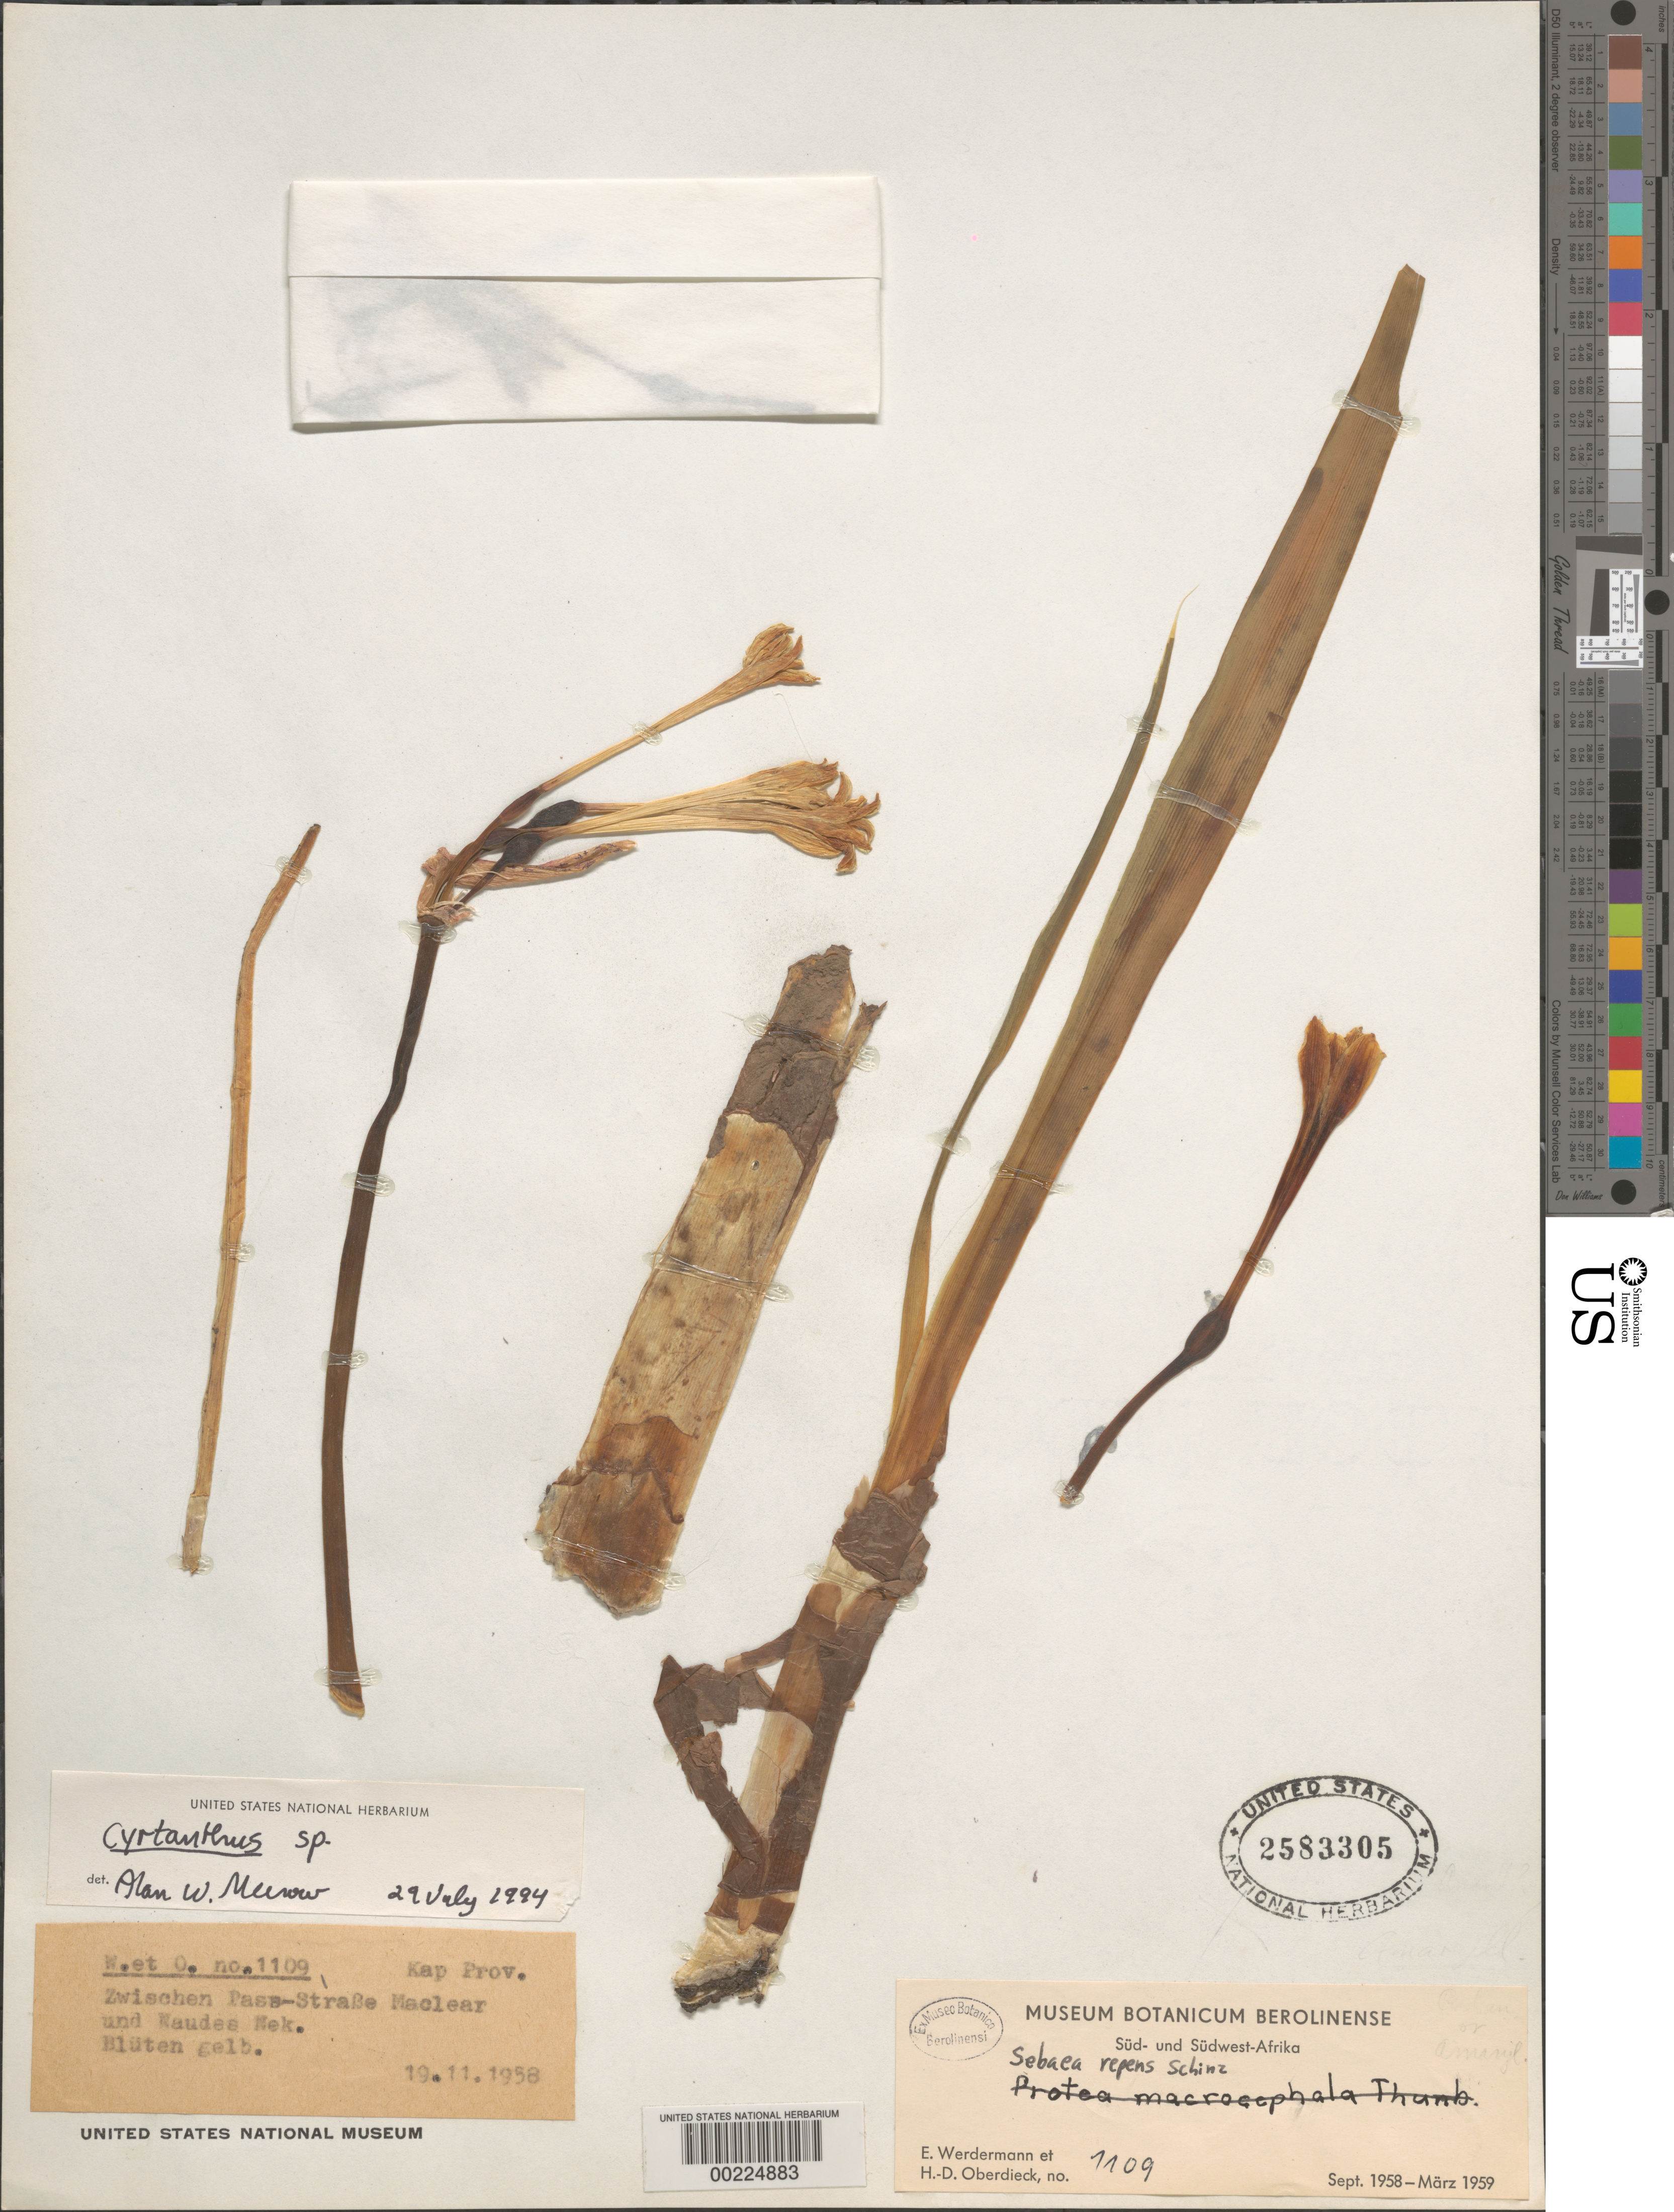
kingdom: Plantae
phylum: Tracheophyta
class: Liliopsida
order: Asparagales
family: Amaryllidaceae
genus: Cyrtanthus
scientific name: Cyrtanthus sp.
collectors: E. Werdermann & H. Oberdieck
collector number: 1109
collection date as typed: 19 Nov 1958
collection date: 1958-11-19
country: South Africa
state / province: Eastern Cape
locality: Between pass-strasse maclear and naudes nek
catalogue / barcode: US 2583305